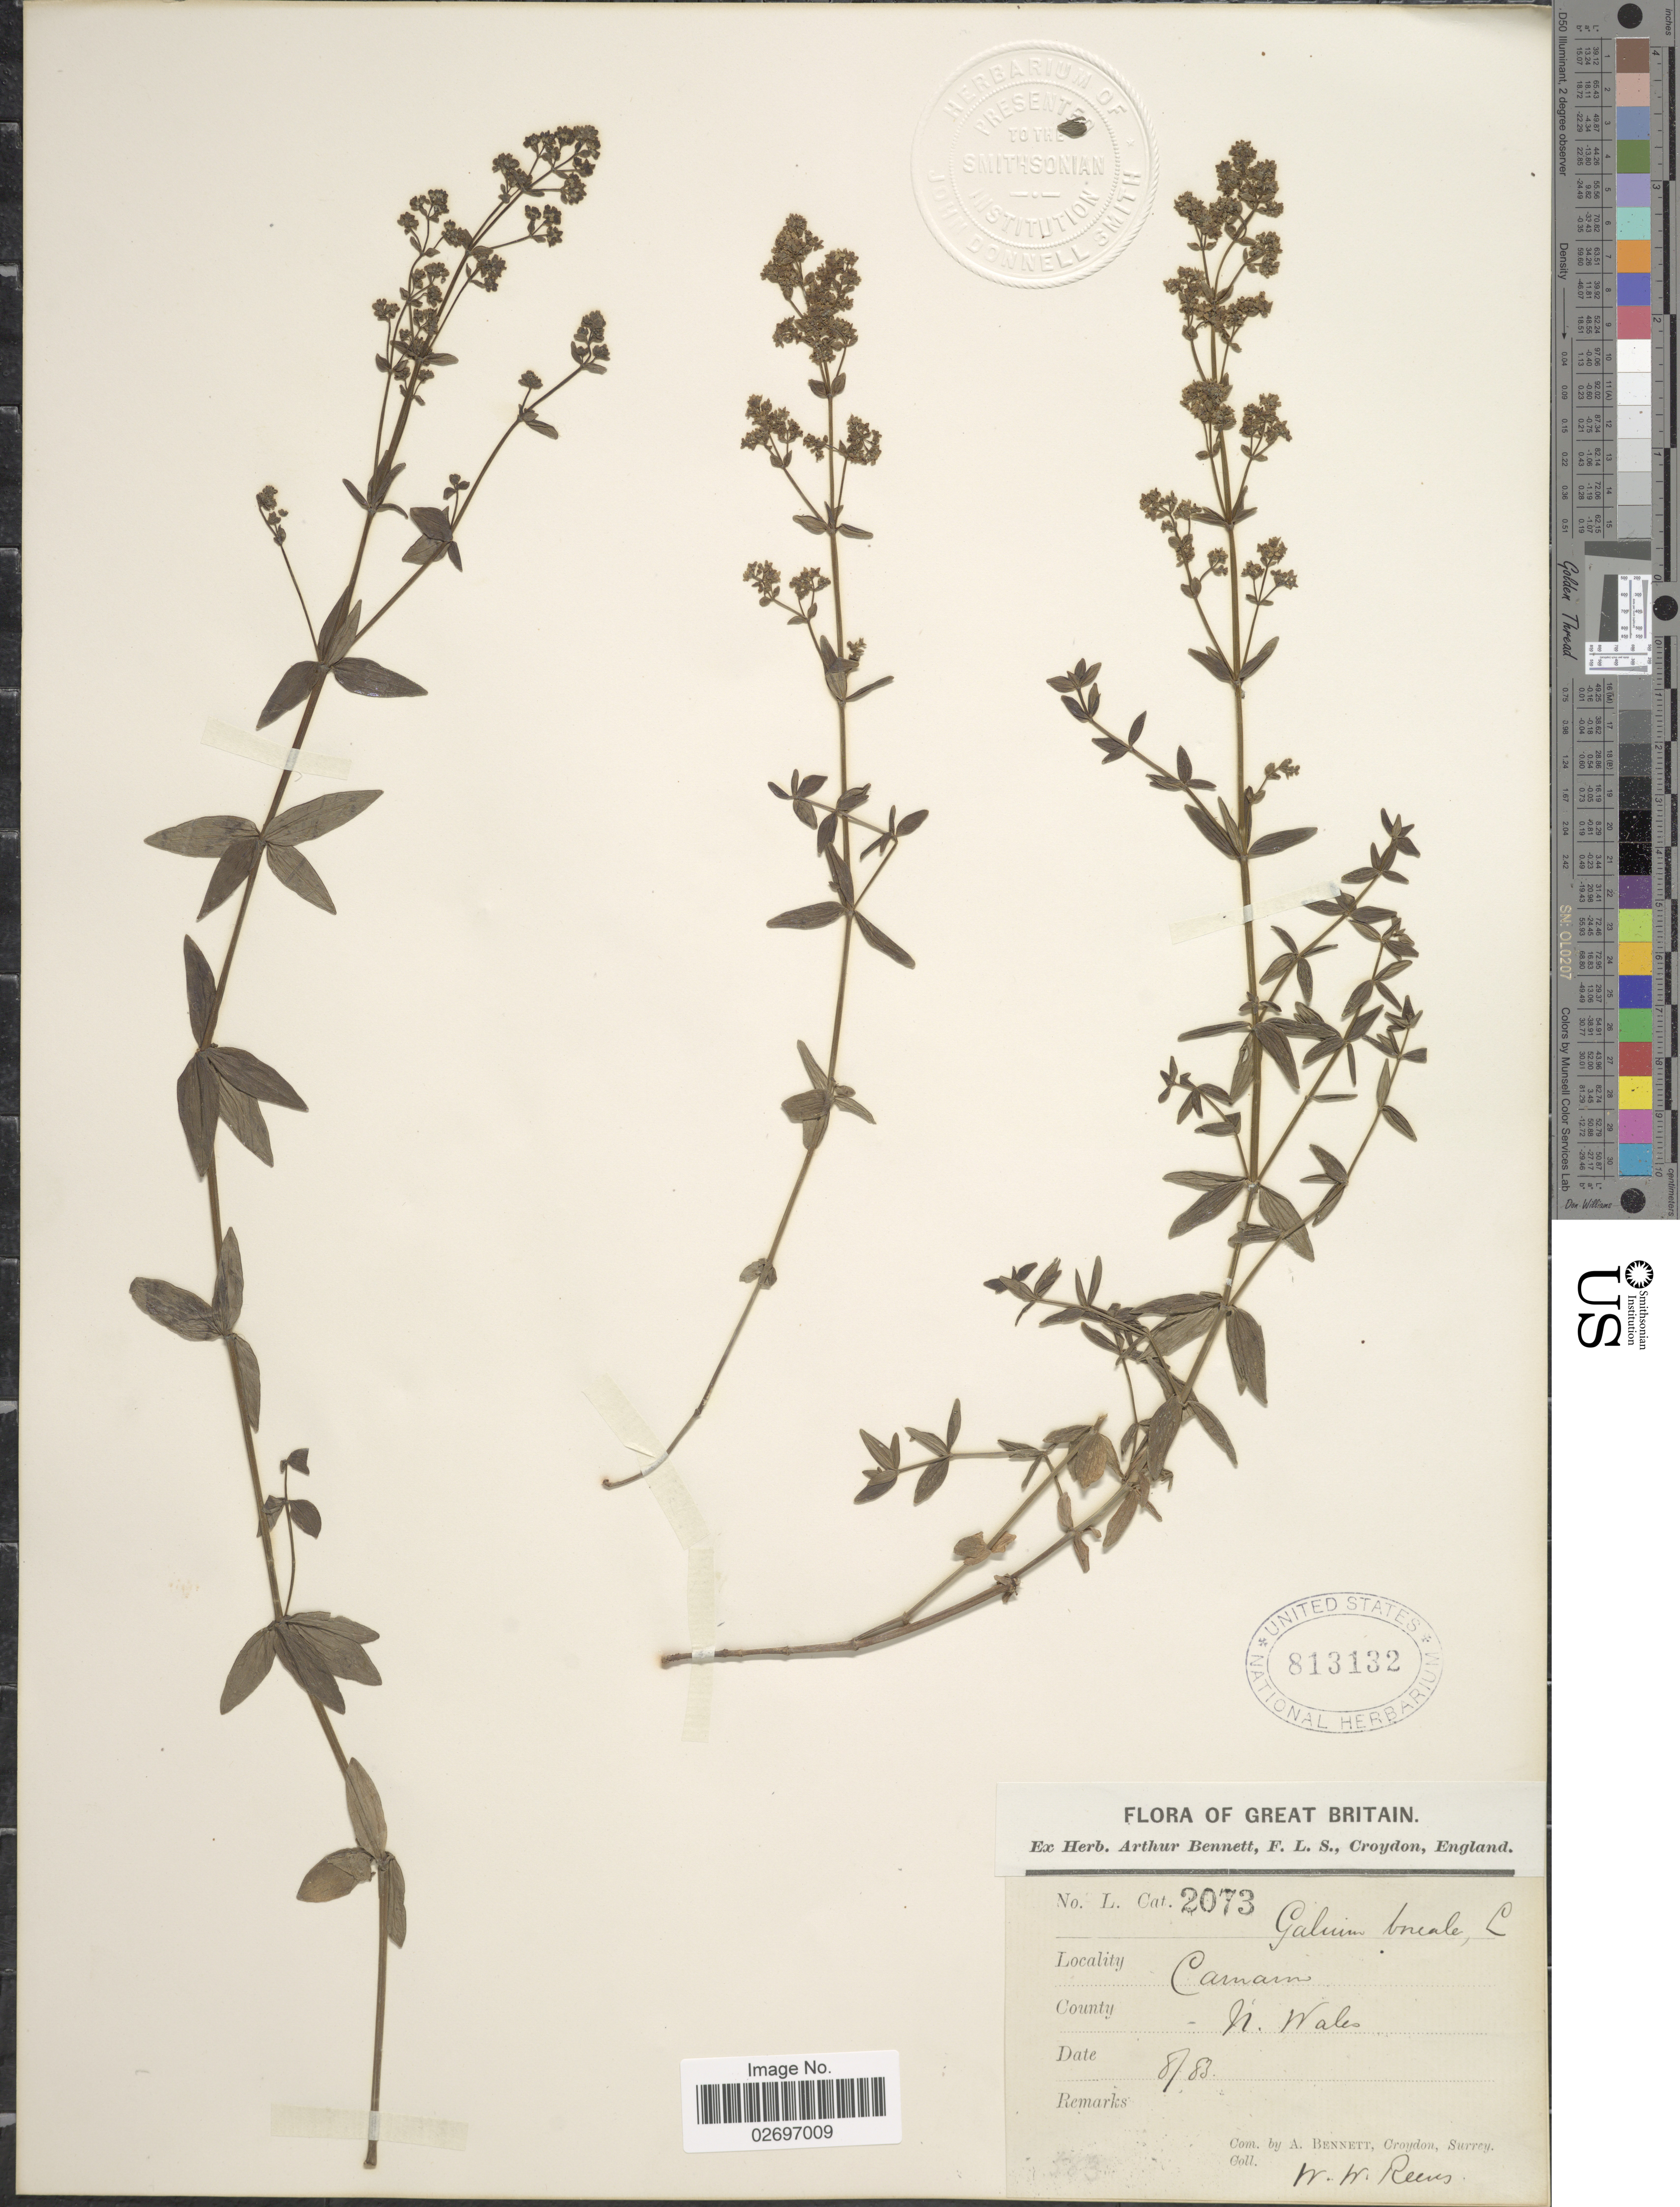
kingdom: Plantae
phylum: Tracheophyta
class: Magnoliopsida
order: Gentianales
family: Rubiaceae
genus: Galium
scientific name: Galium boreale L.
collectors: W. Reeves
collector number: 2073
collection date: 1883-08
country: United Kingdom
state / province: Wales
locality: Carnarvon (Caernarfon), County N. Wales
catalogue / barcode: US 813132